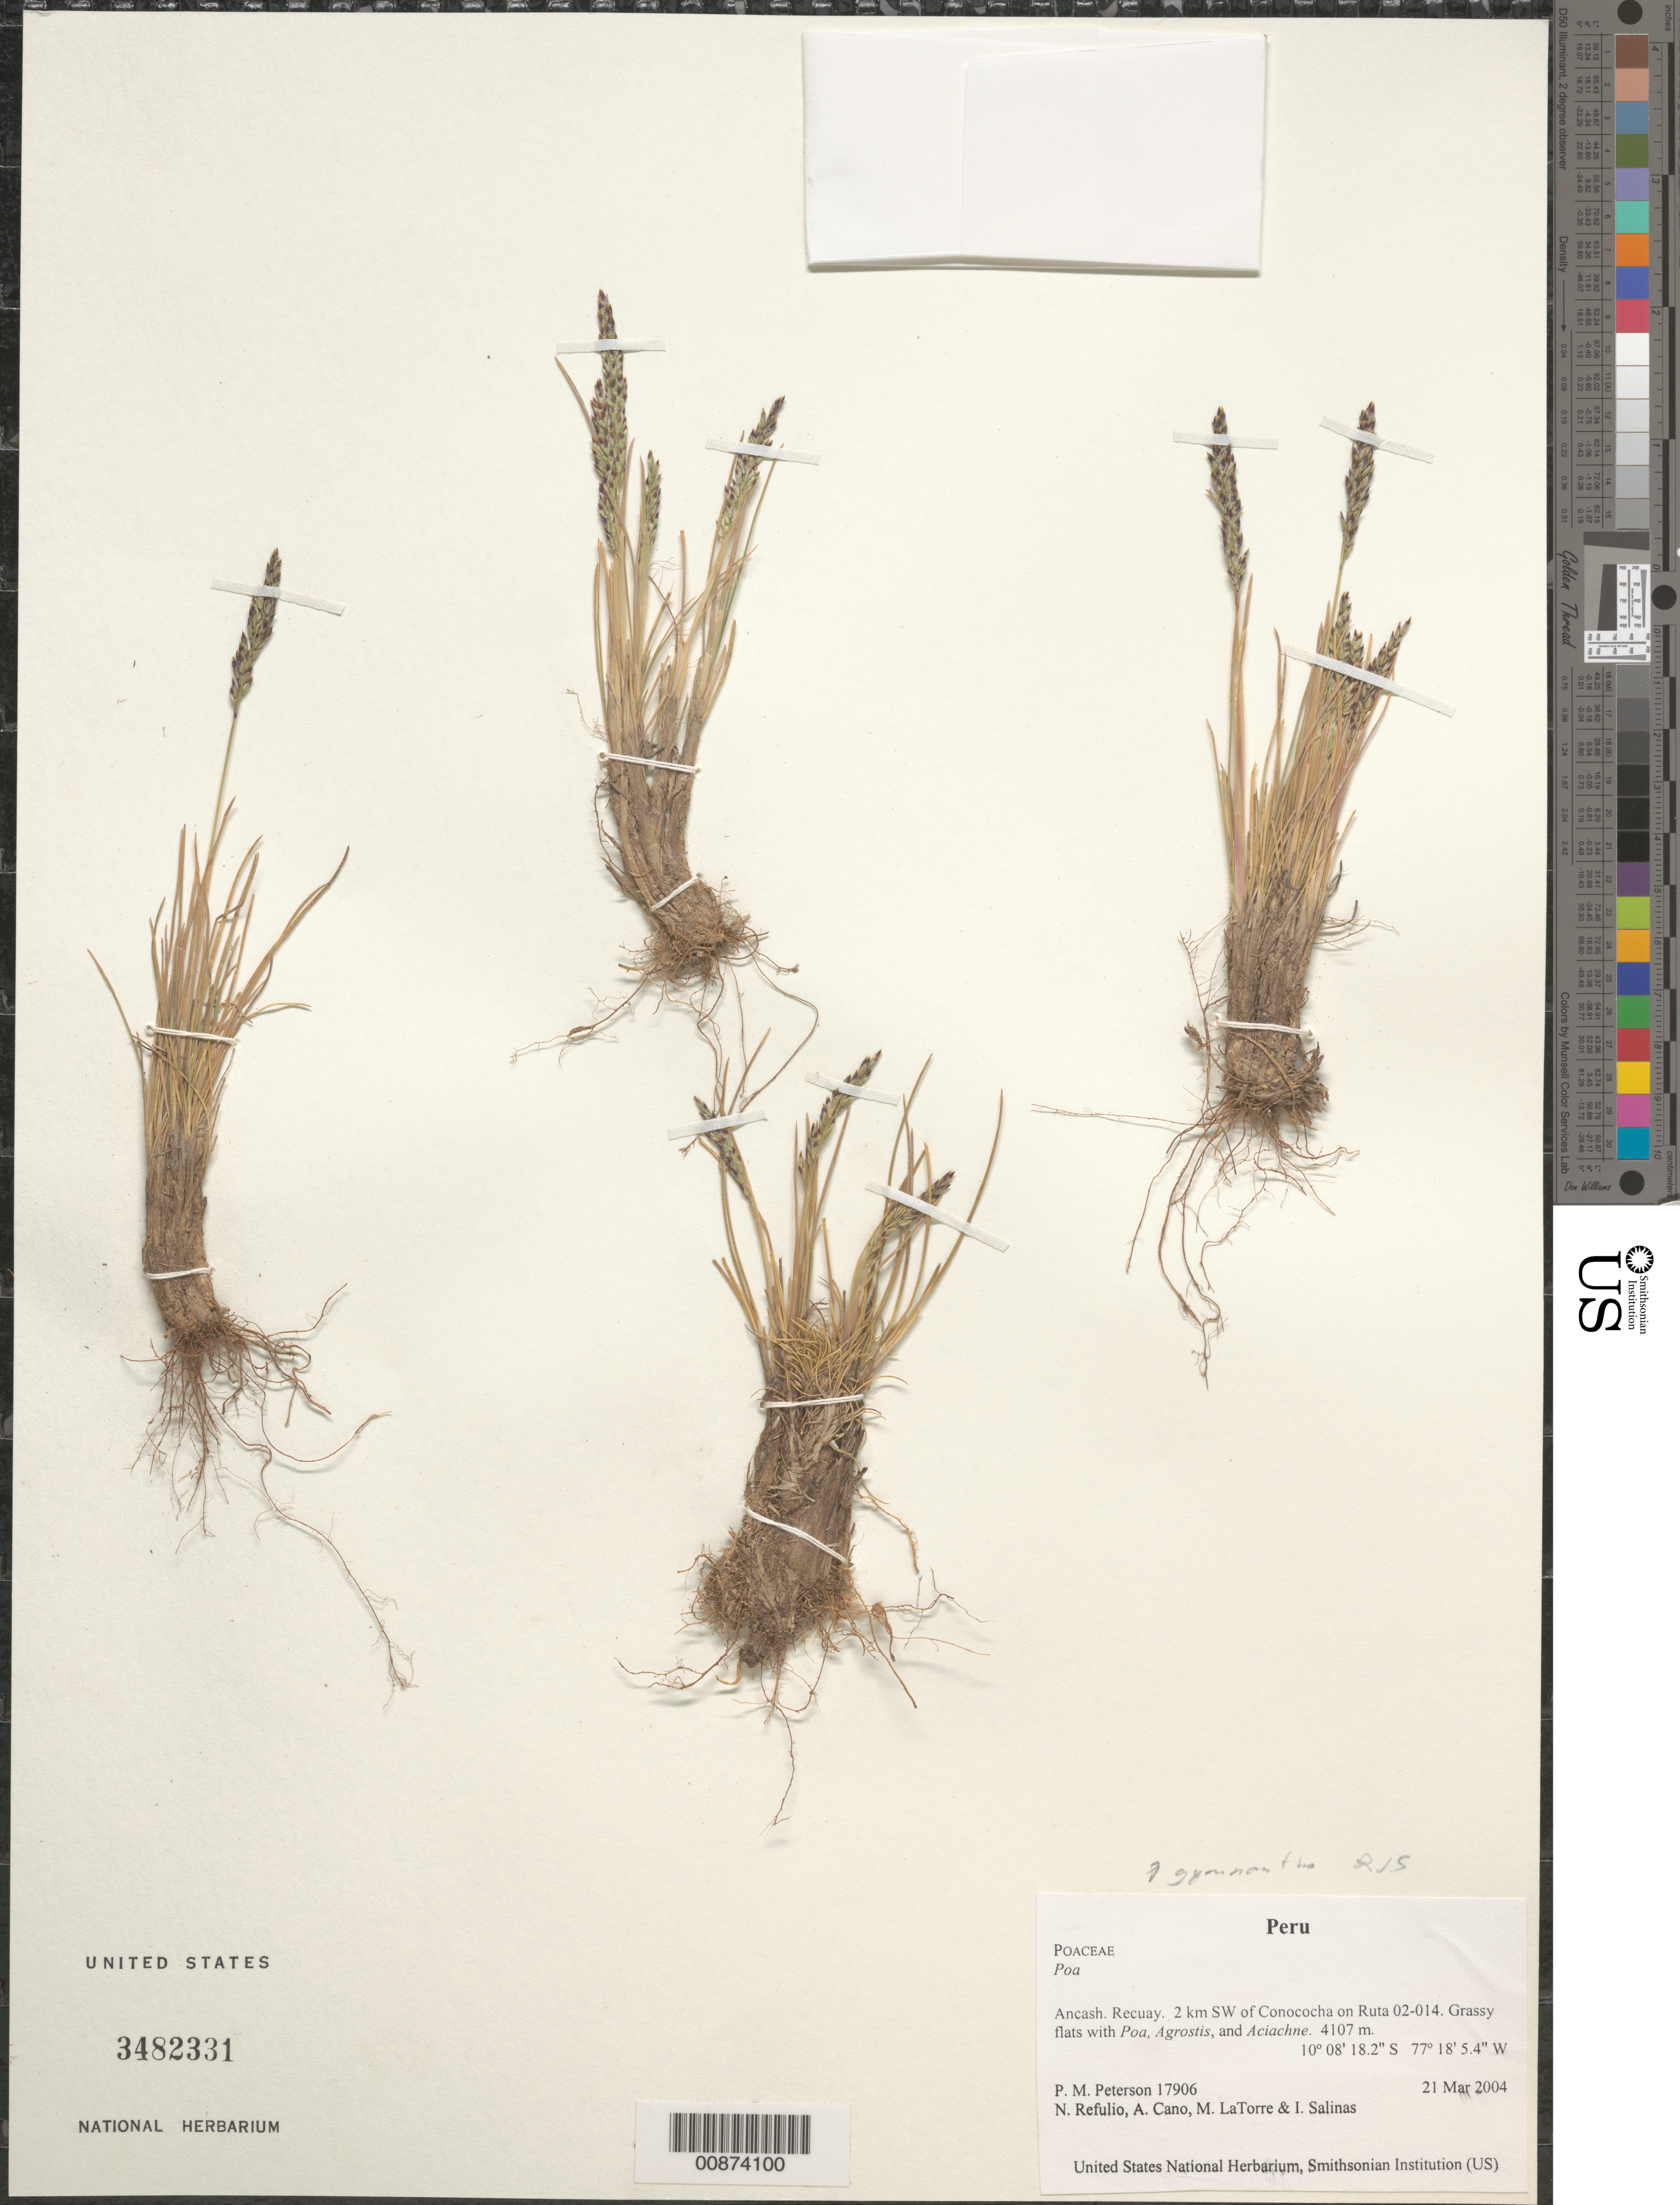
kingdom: Plantae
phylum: Tracheophyta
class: Liliopsida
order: Poales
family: Poaceae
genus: Poa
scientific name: Poa gymnantha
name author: Pilg.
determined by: Soreng, Robert J., Research Associate (BOT), Smithsonian Institution - National Museum of Natural History (UNITED STATES)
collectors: P. M. Peterson, N. Refulio-Rodríguez, A. Cano, M. Torre & I. Salinas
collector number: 17906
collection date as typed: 21 Mar 2004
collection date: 2004-03-21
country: Peru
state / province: Ancash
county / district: Recuay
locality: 2 km SW of Conococha on Ruta 02-014. Grassy flats with Poa, Agrostis, and Aciachne.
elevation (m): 4107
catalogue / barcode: US 3482331